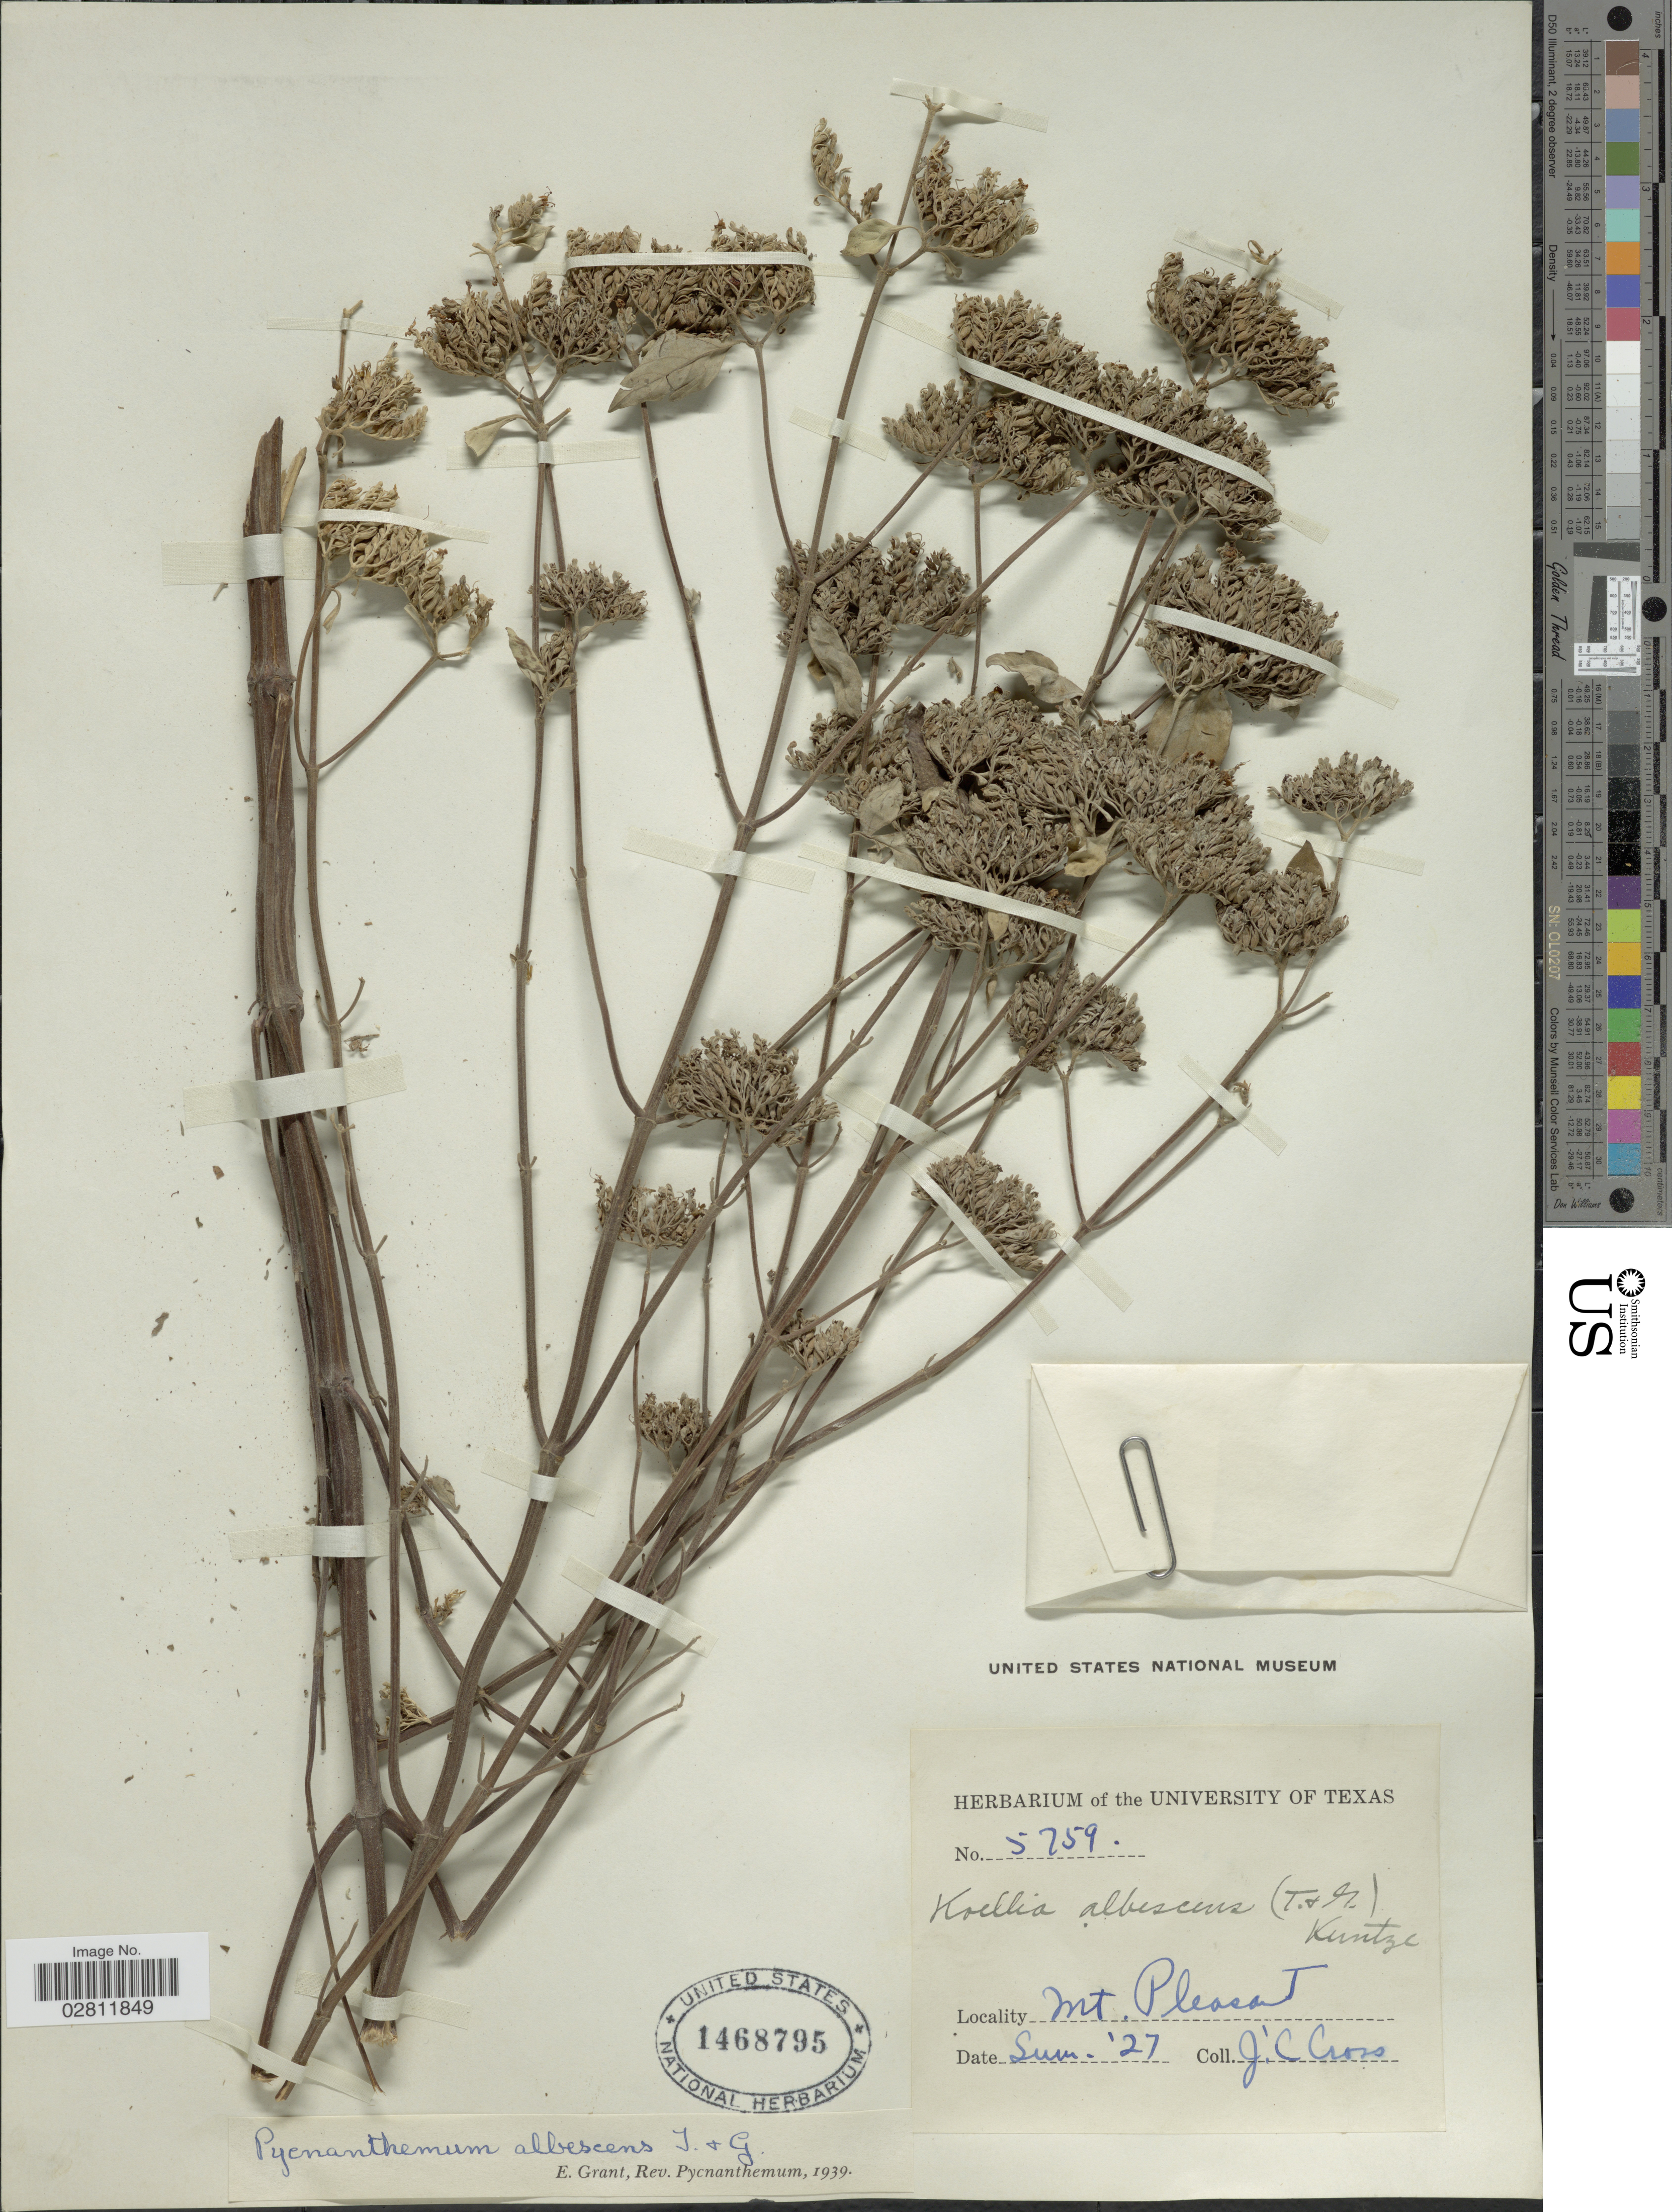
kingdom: Plantae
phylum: Tracheophyta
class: Magnoliopsida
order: Lamiales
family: Lamiaceae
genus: Pycnanthemum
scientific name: Pycnanthemum albescens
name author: Torr. & A. Gray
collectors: J. Cross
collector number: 5259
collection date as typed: Sum. '27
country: United States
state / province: Texas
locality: Mt. Pleasant.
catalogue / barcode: US 1468795